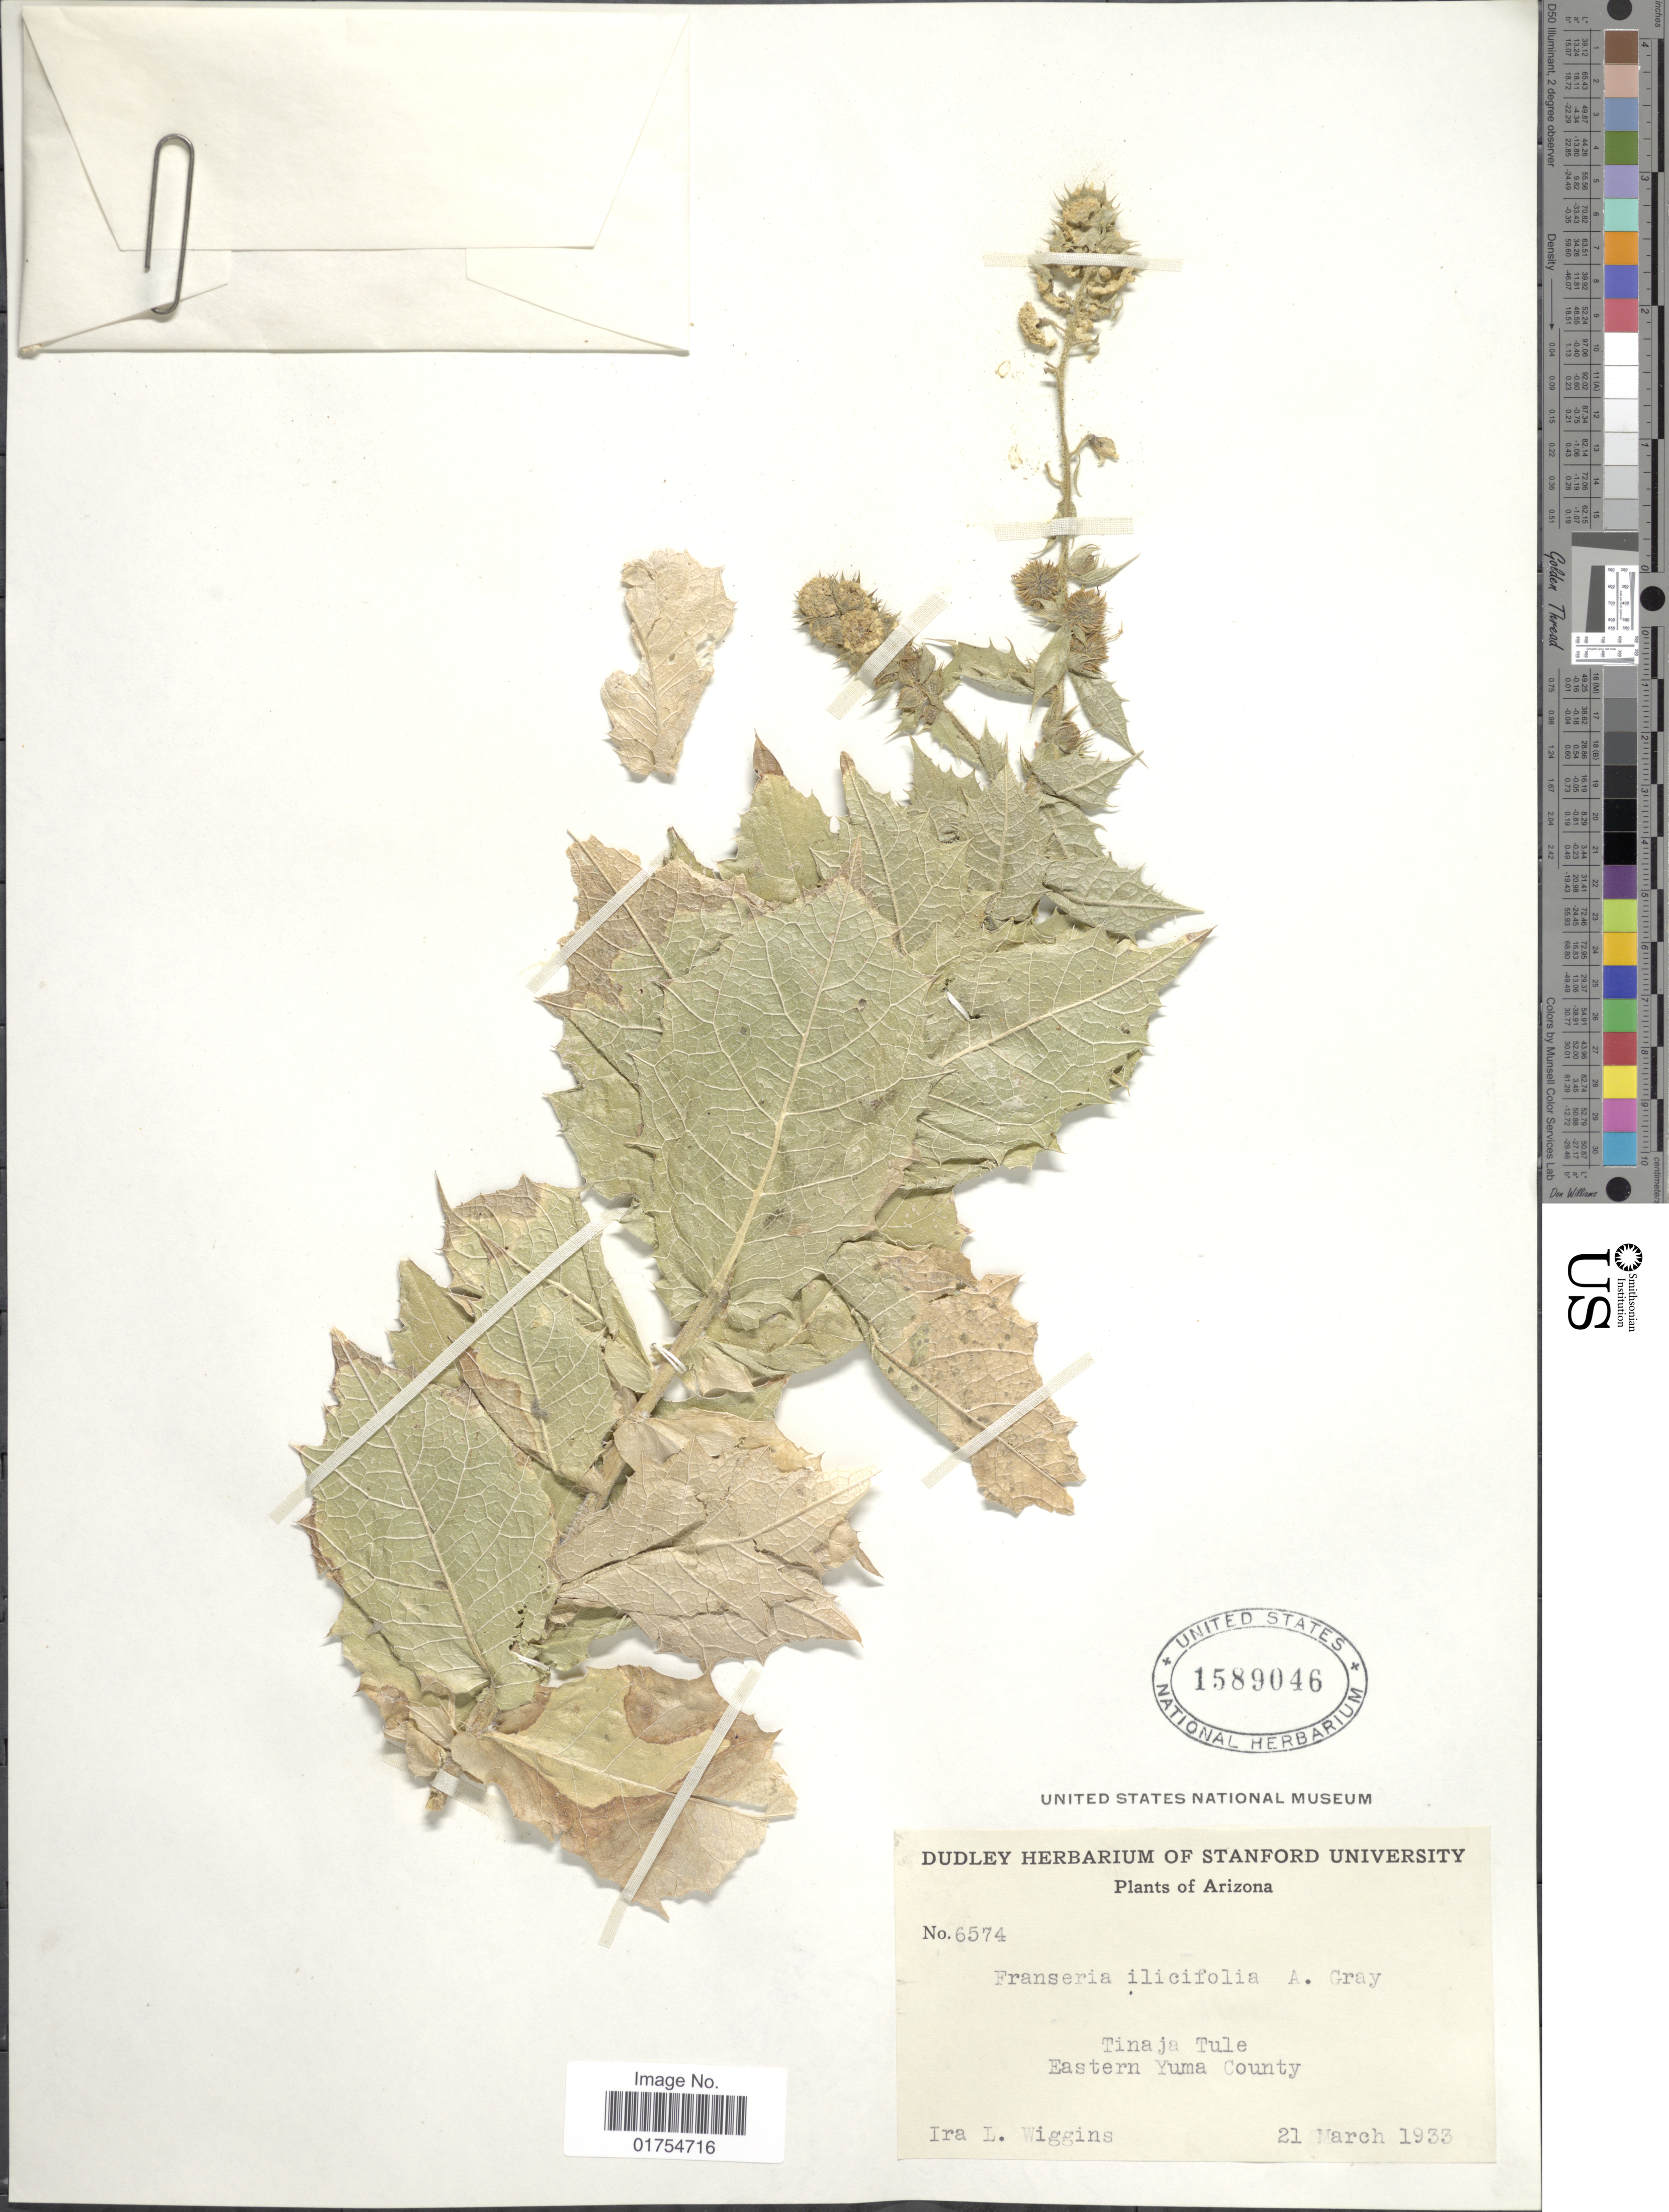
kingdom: Plantae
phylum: Tracheophyta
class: Magnoliopsida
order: Asterales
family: Asteraceae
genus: Franseria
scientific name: Franseria ilicifolia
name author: A. Gray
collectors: I. L. Wiggins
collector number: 6574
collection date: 1933-03-21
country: United States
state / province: Arizona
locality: Tinaja Tule. Eastern Yuma County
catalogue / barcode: US 1589046